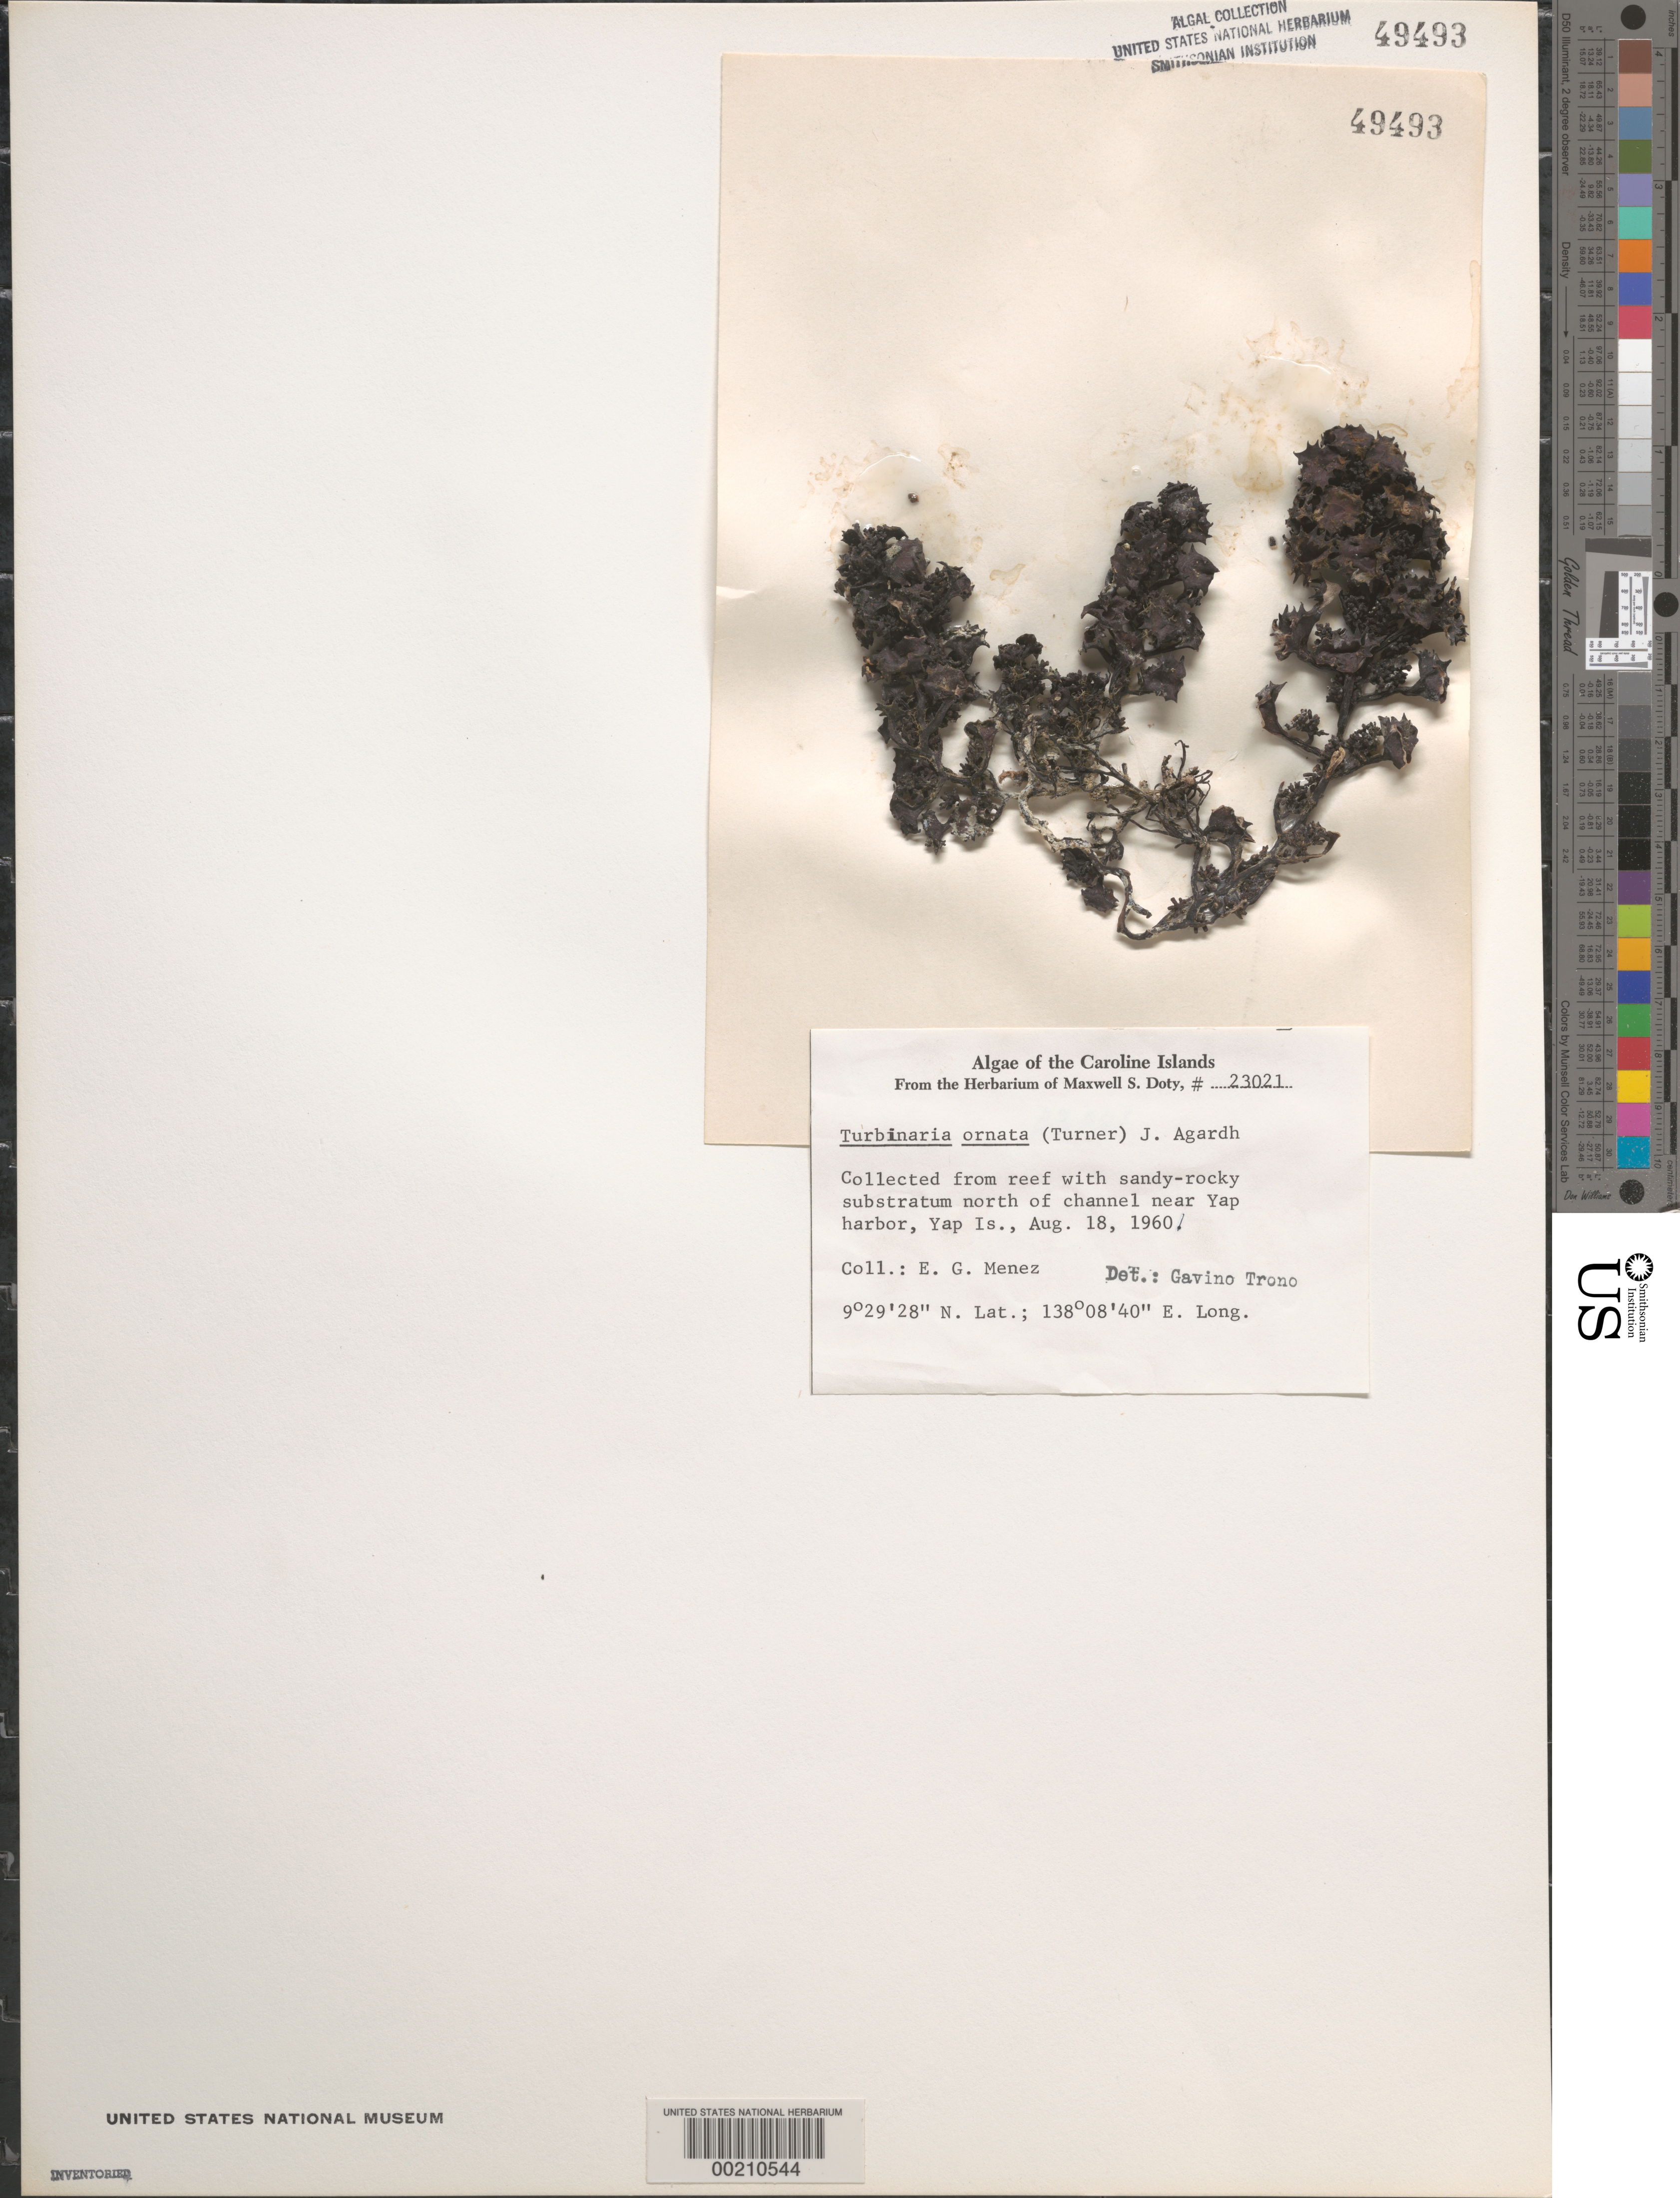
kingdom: Chromista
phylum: Ochrophyta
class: Phaeophyceae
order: Fucales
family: Sargassaceae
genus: Turbinaria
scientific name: Turbinaria ornata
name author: (Turner) J. Agardh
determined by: Trono, Gavino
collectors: Meñez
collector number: MSD 23021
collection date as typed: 18 Aug 1960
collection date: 1960-08-18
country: Micronesia, Federated States of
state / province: Yap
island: Yap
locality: North of channel near Yap Harbor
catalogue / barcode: US 49493